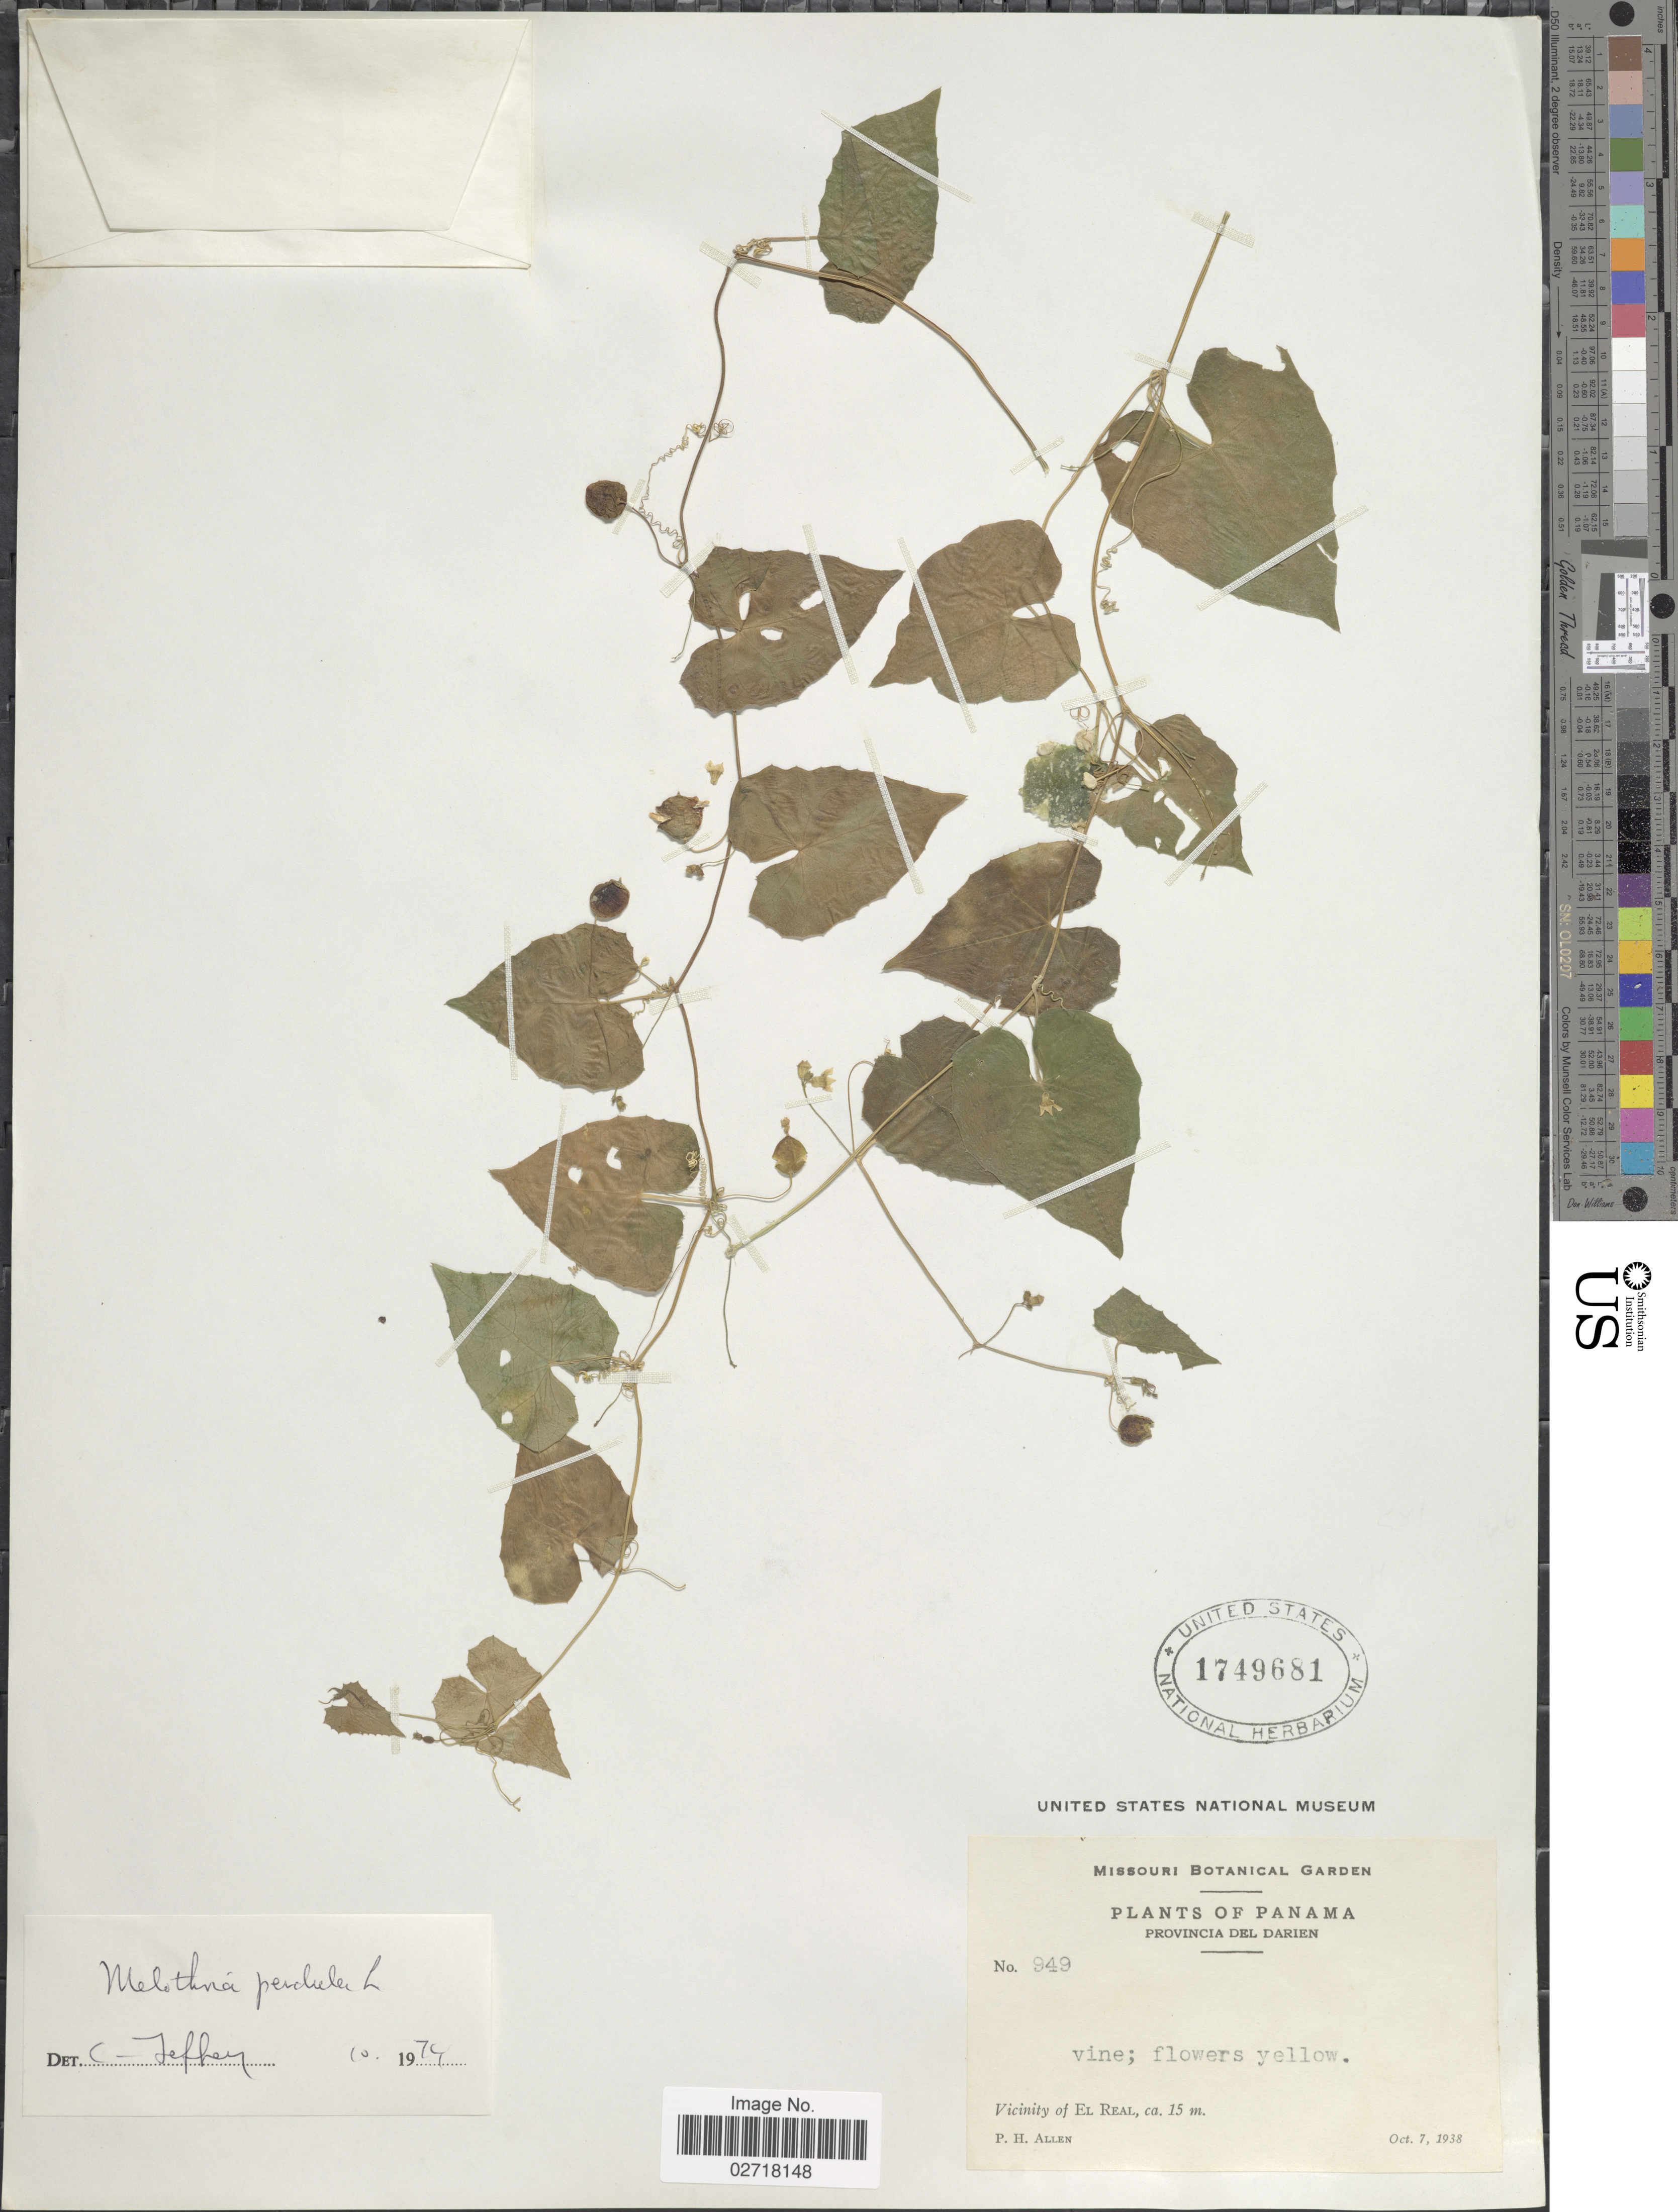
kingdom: Plantae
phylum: Tracheophyta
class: Magnoliopsida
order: Cucurbitales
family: Cucurbitaceae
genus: Melothria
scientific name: Melothria pendula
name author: L.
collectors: P. H. Allen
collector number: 949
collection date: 1938-10-07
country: Panama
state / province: Darién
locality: Vicinity of El Real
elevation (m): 15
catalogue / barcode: US 1749681